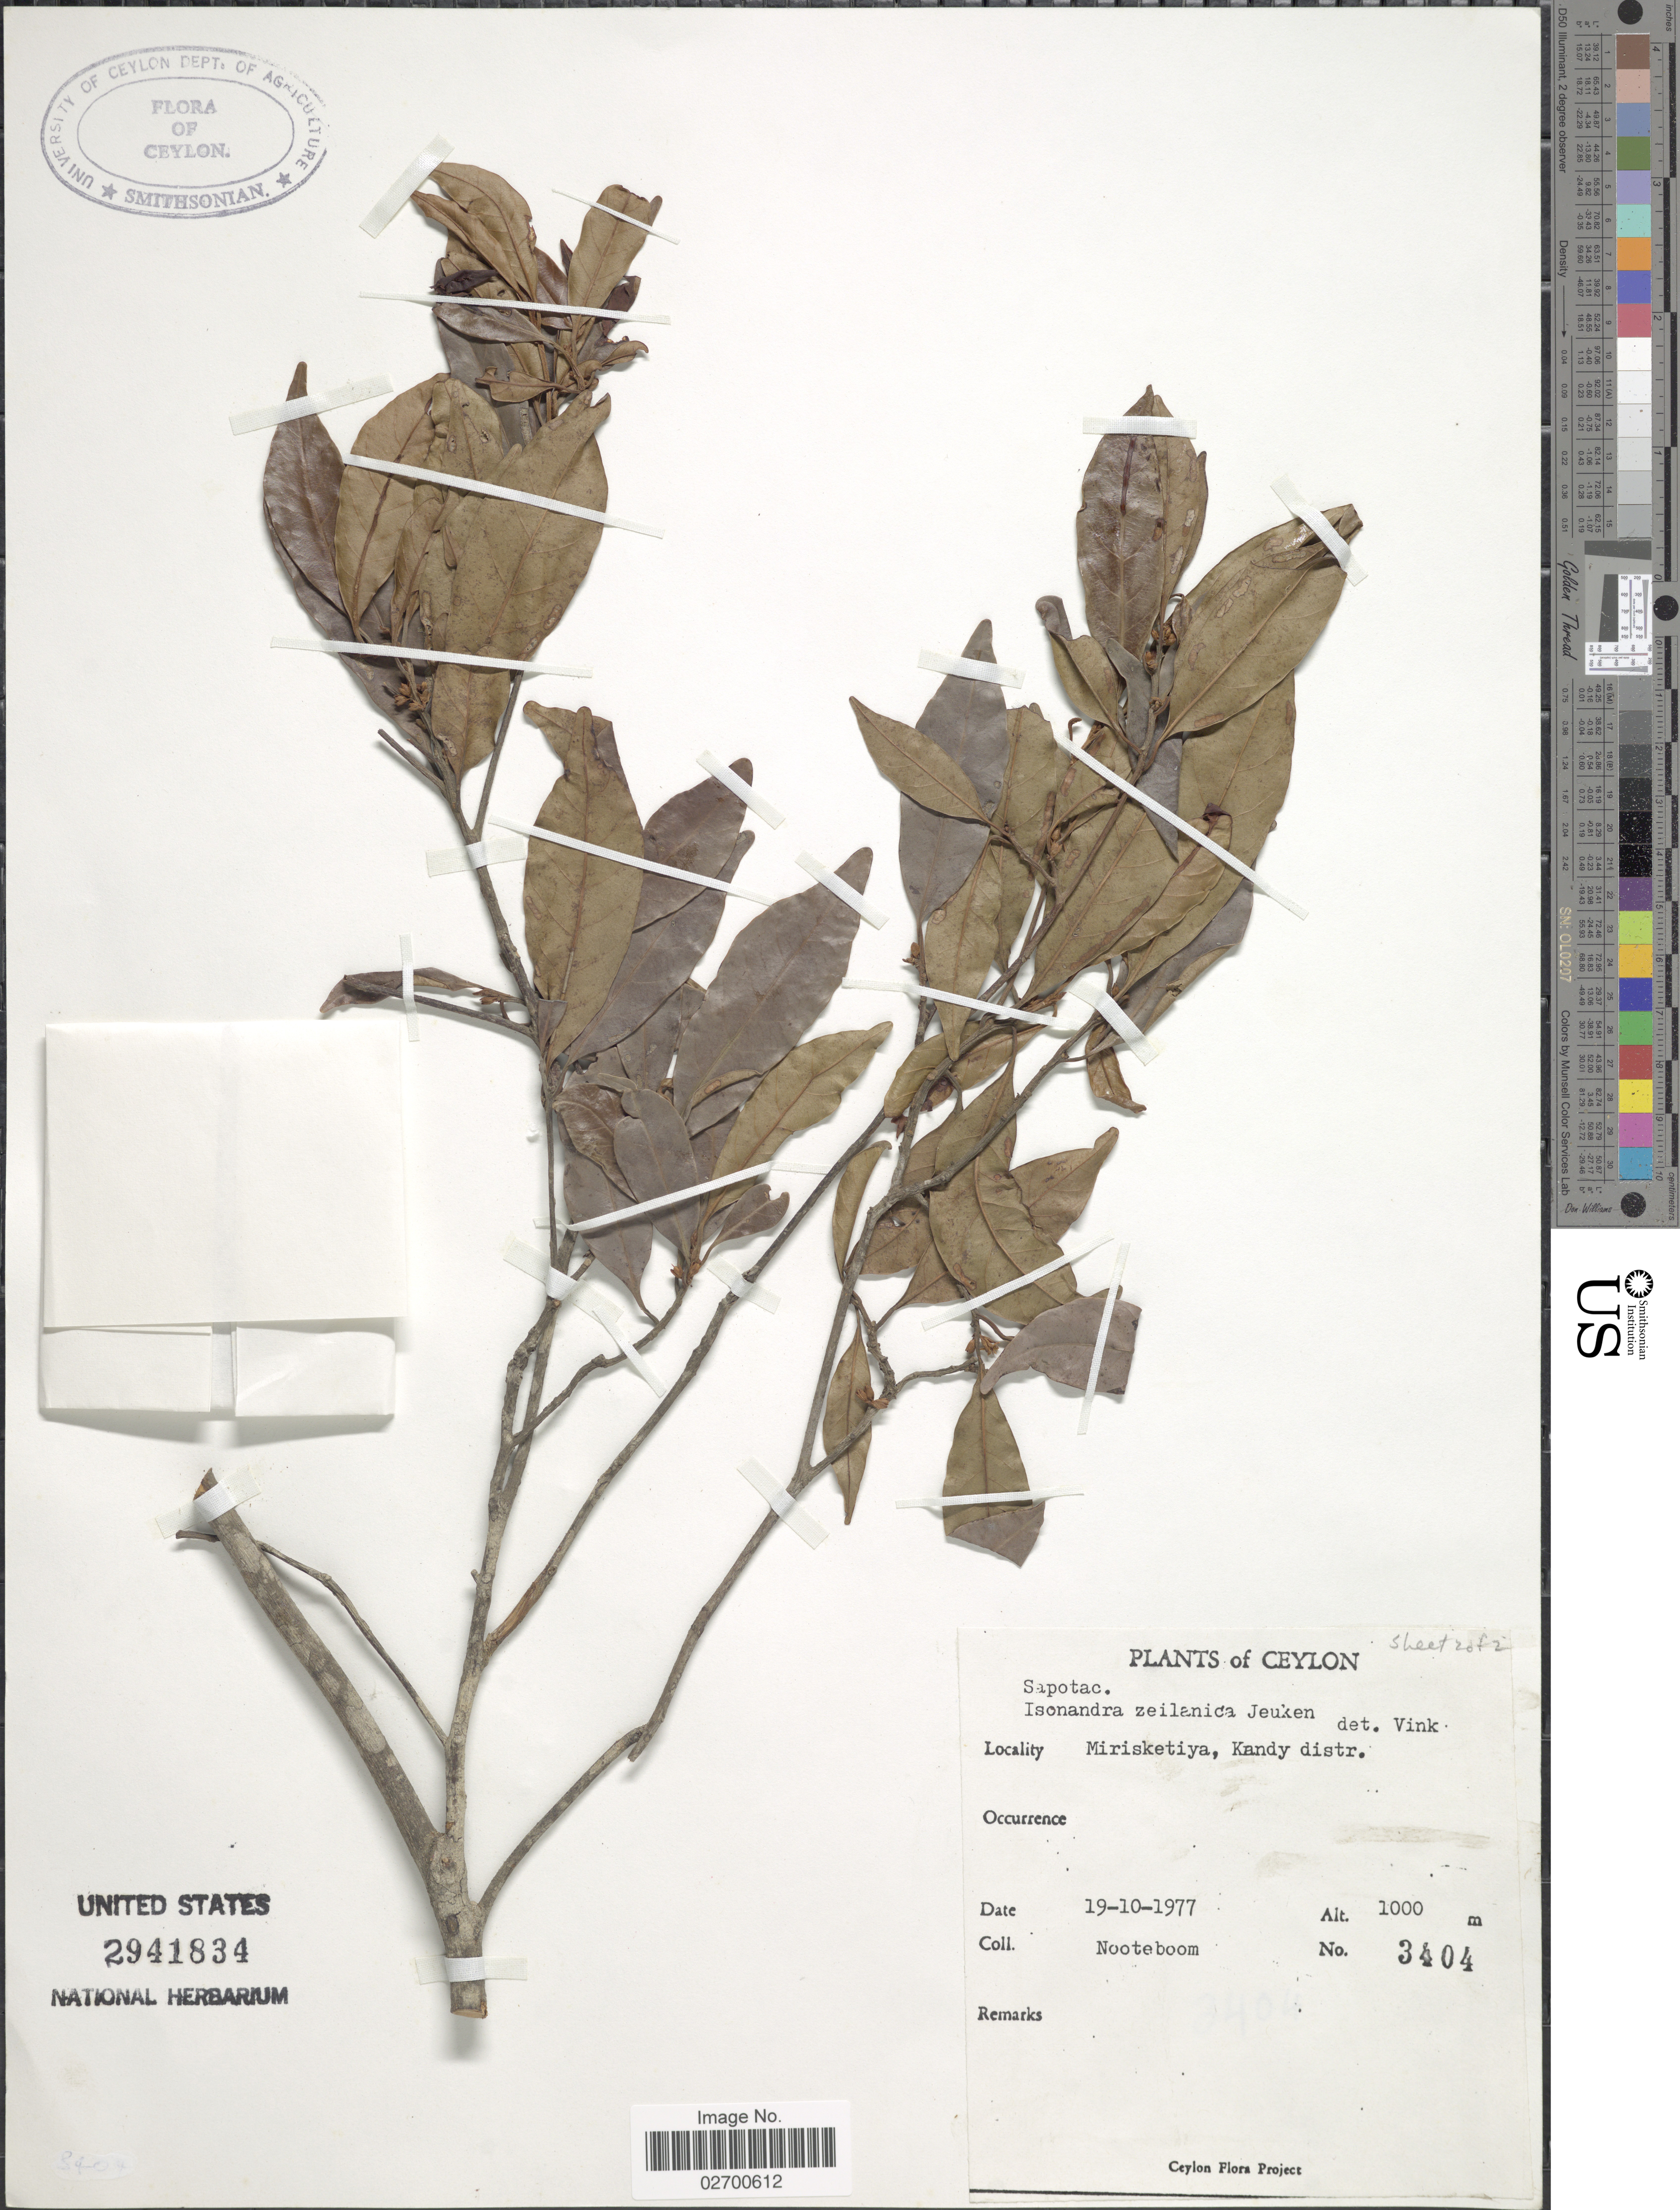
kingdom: Plantae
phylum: Tracheophyta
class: Magnoliopsida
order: Ericales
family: Sapotaceae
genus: Isonandra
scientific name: Isonandra zeylanica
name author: Jeuken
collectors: Nooteboom, --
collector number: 3404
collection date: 1977-10-19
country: Sri Lanka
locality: Mirisketiya, Kandy distr. Ceylon.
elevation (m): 1000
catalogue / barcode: US 2941834